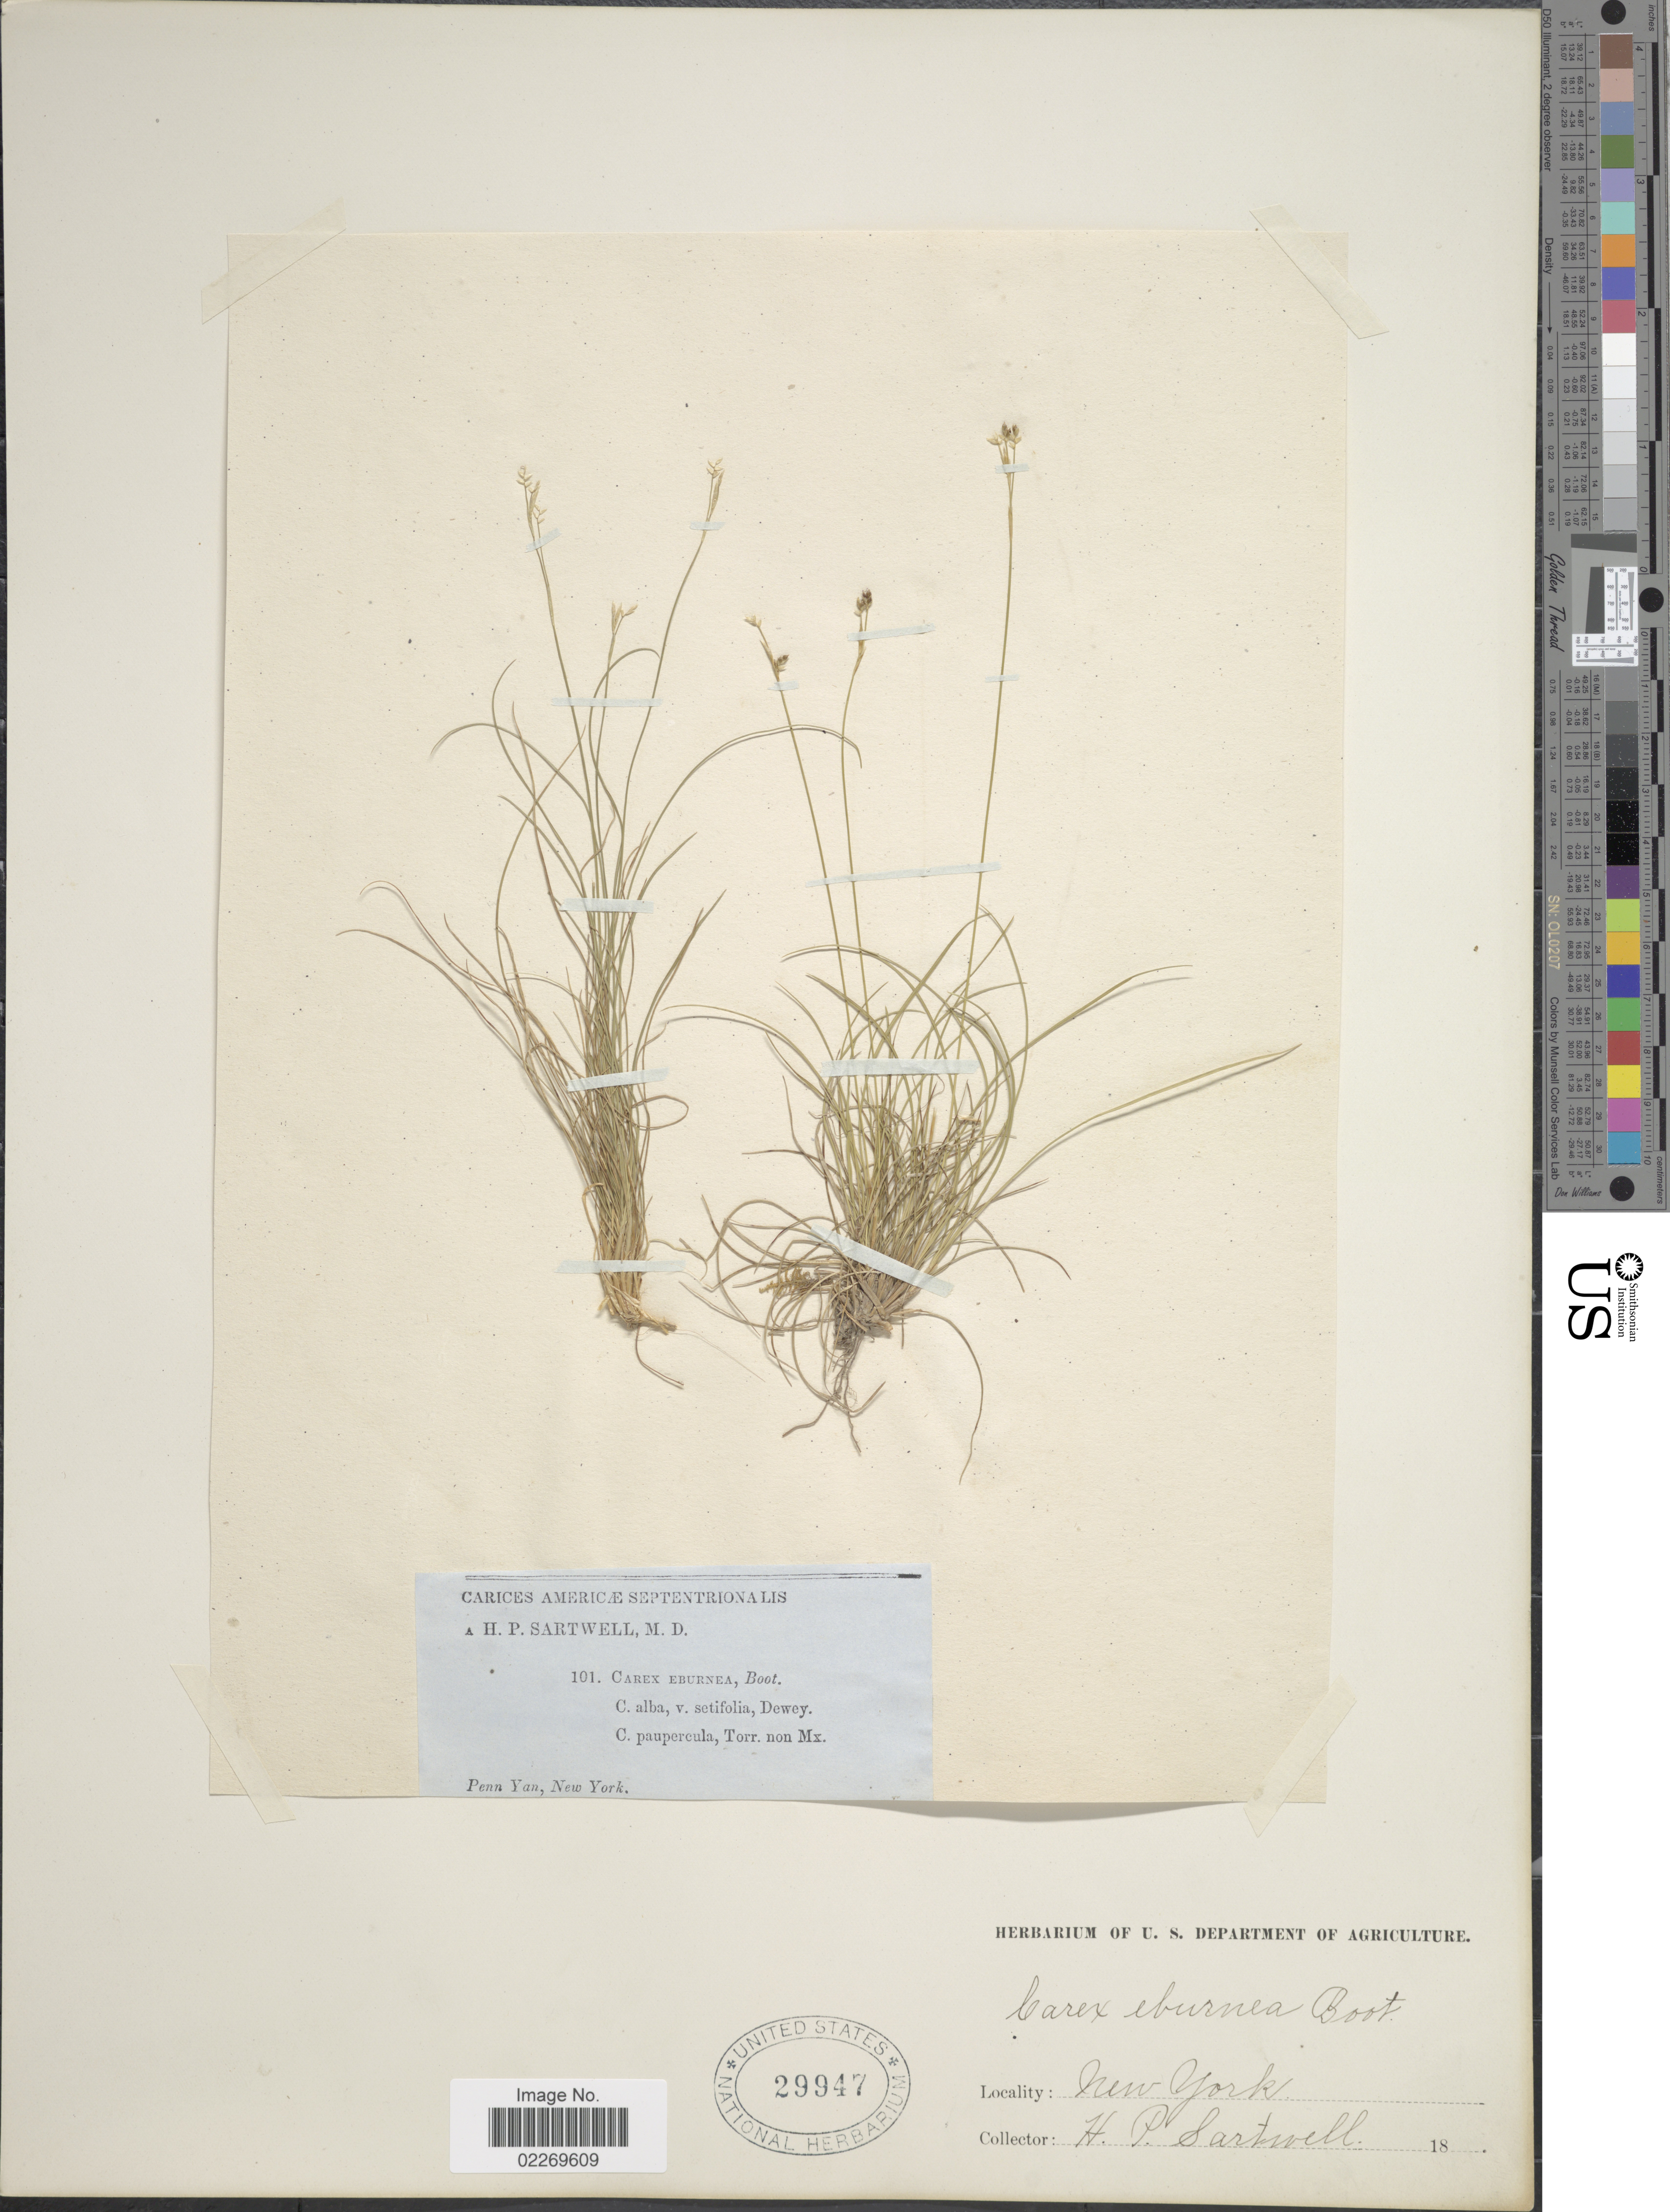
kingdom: Plantae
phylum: Tracheophyta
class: Liliopsida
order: Poales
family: Cyperaceae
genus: Carex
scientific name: Carex eburnea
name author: Boott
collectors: H. P. Sartwell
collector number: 101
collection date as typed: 18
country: United States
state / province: New York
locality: Penn Yan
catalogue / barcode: US 29947